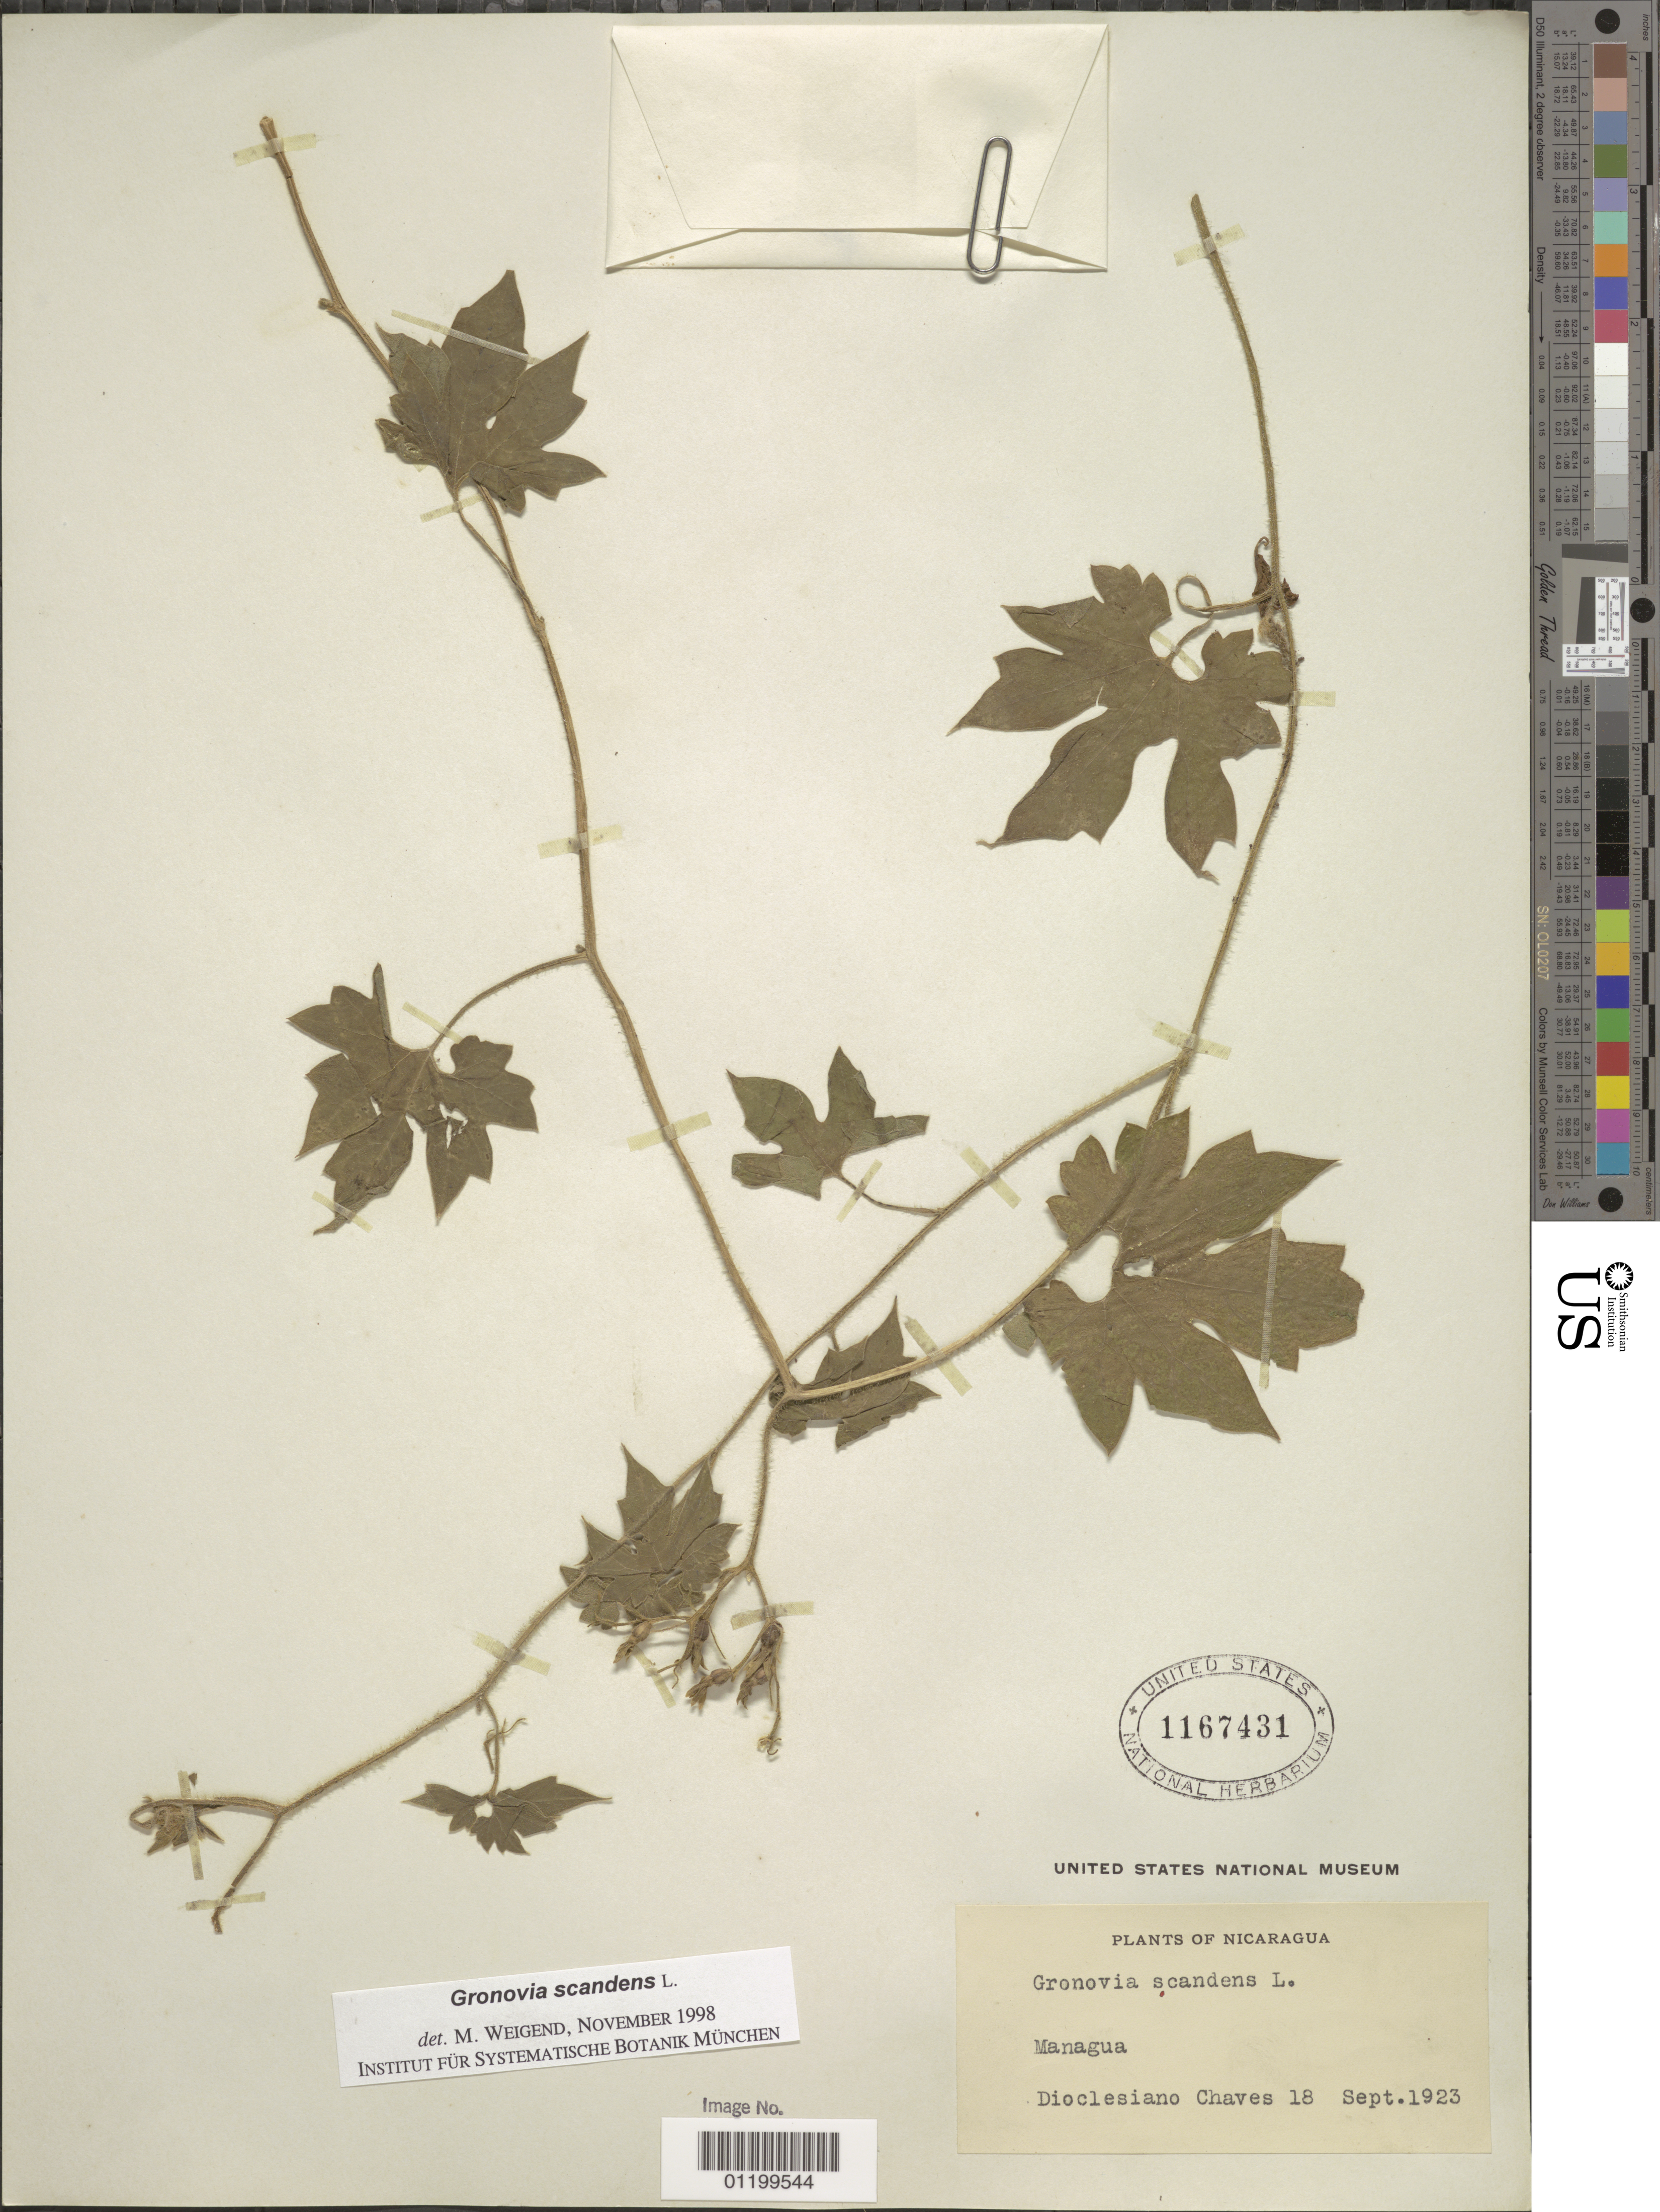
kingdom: Plantae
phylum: Tracheophyta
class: Magnoliopsida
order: Cornales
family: Loasaceae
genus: Gronovia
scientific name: Gronovia scandens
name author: L.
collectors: D. Chaves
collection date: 1923-09-18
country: Nicaragua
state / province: Managua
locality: Managua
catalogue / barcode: US 1167431